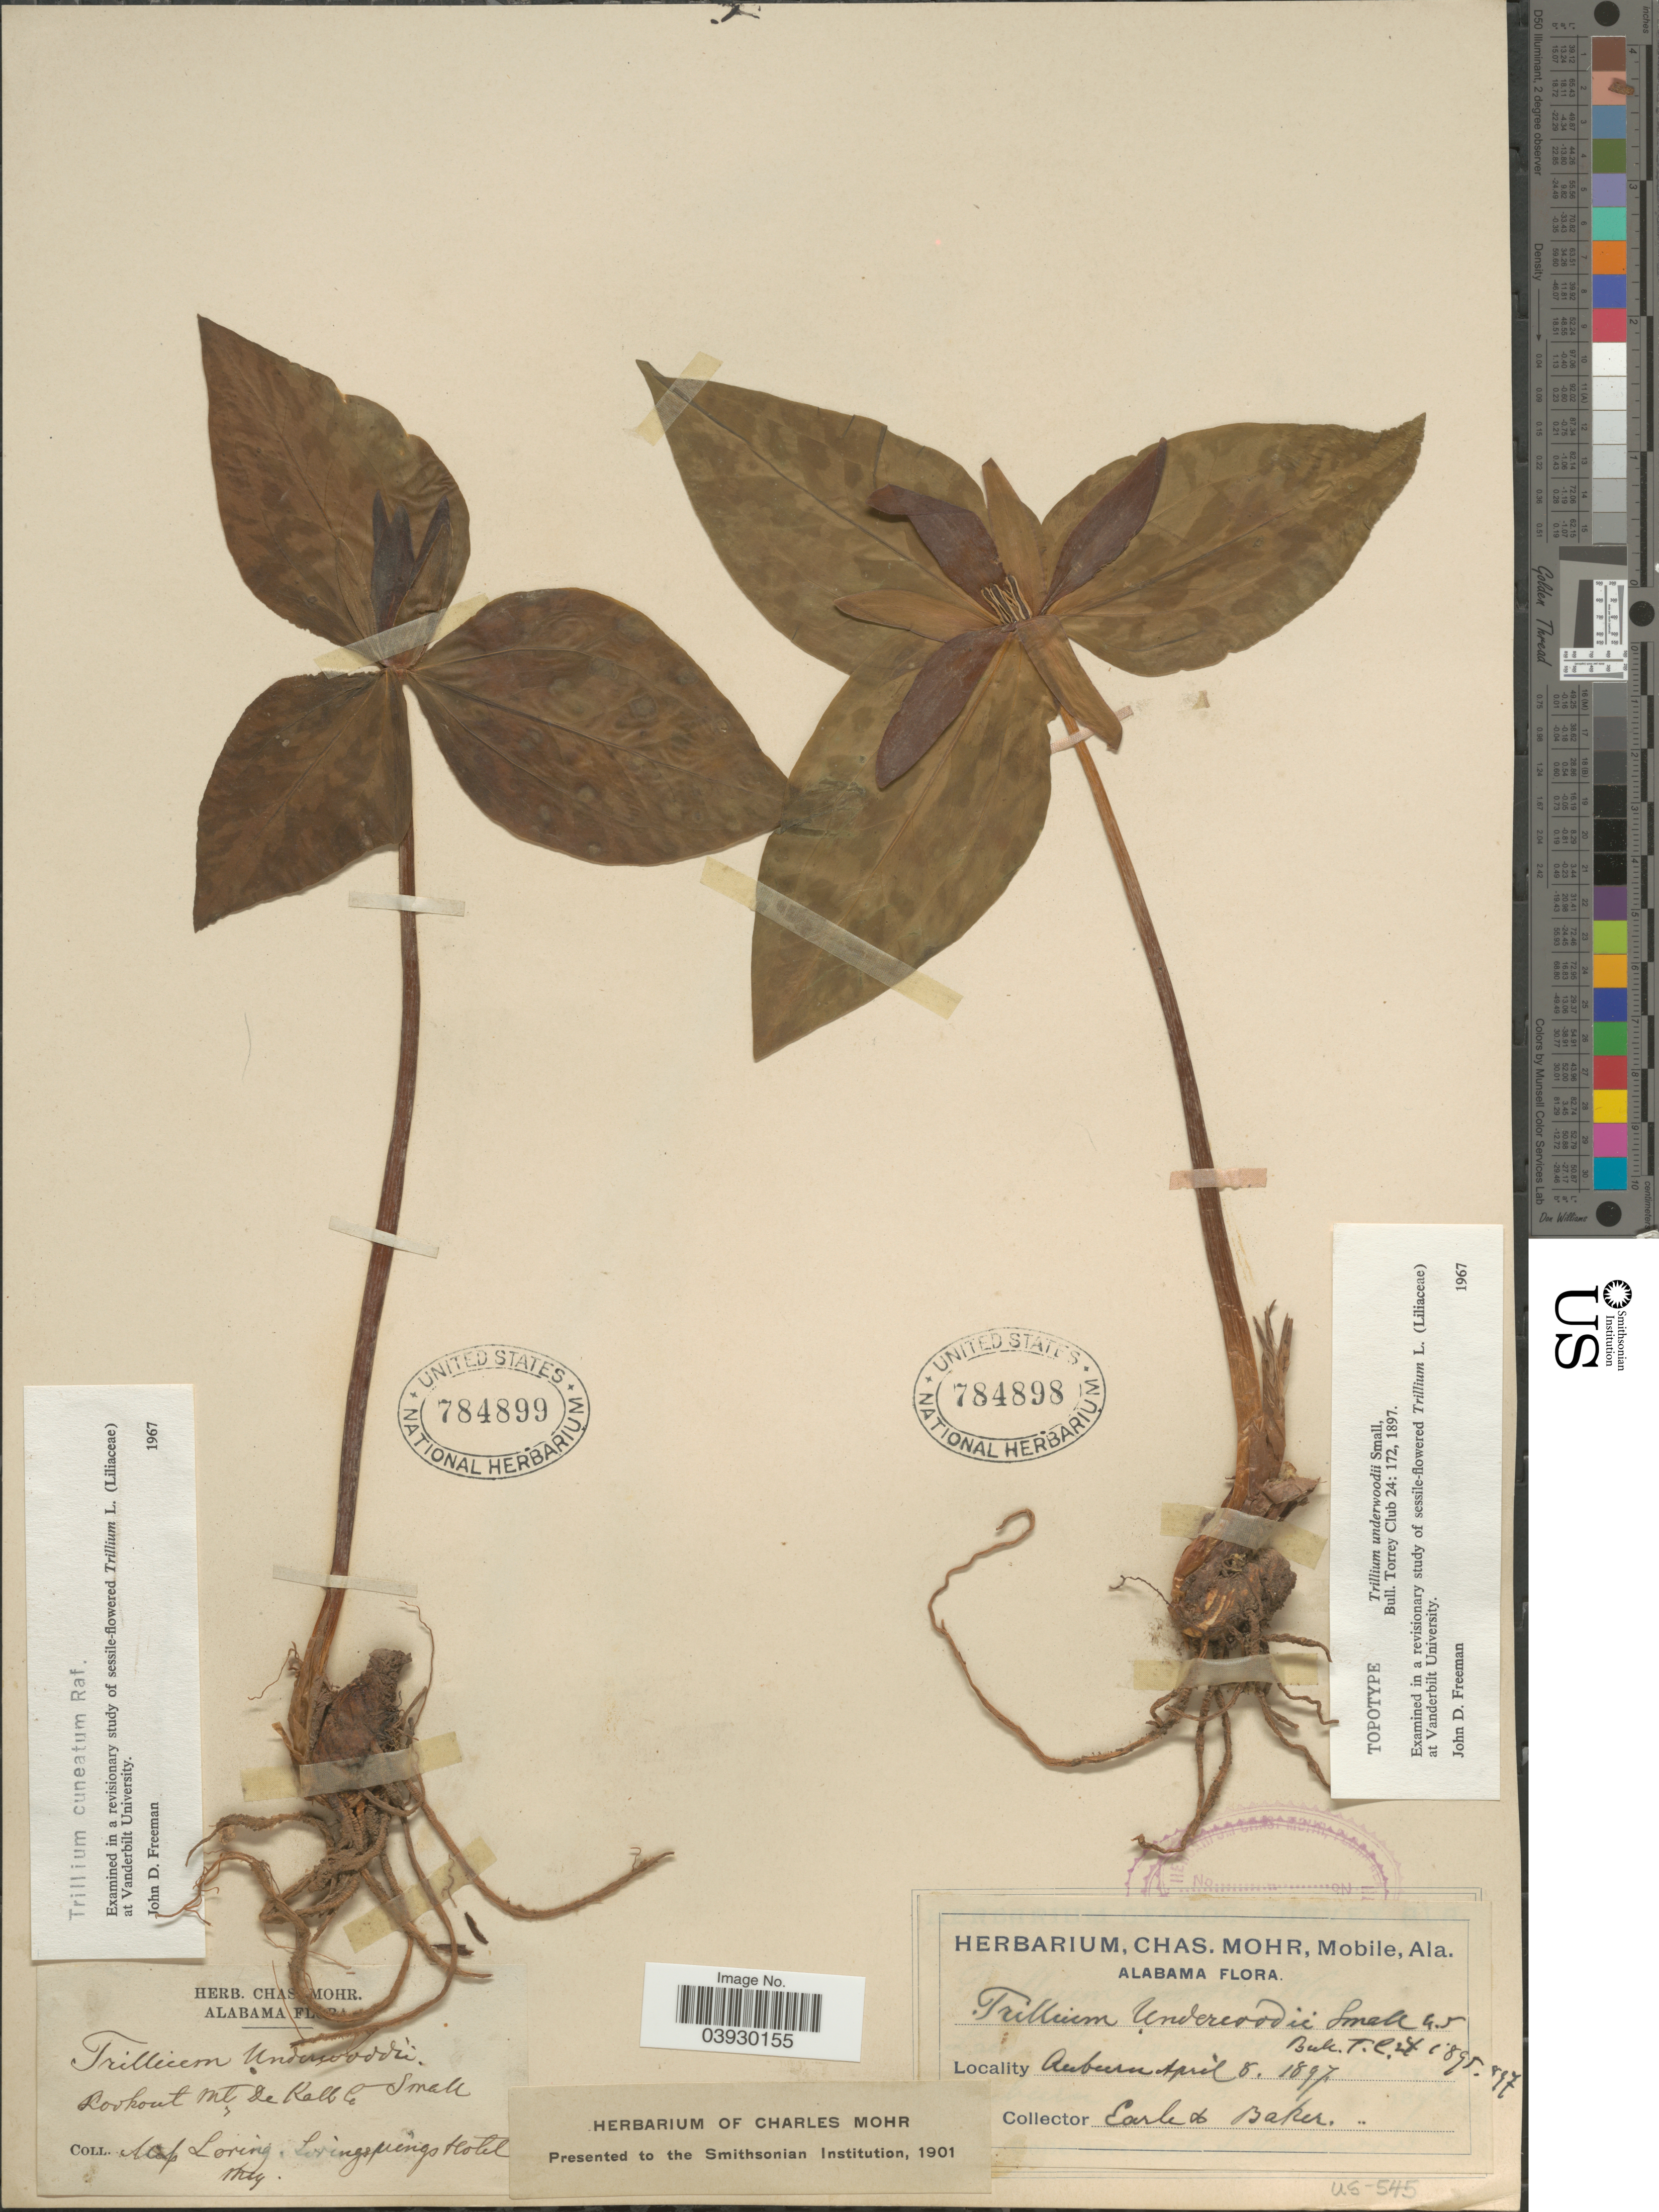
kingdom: Plantae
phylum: Tracheophyta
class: Liliopsida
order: Liliales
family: Melanthiaceae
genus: Trillium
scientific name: Trillium underwoodii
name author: Small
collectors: -. Earle & -- Baker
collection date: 1897-04-08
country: United States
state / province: Alabama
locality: Auburn.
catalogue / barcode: US 784898